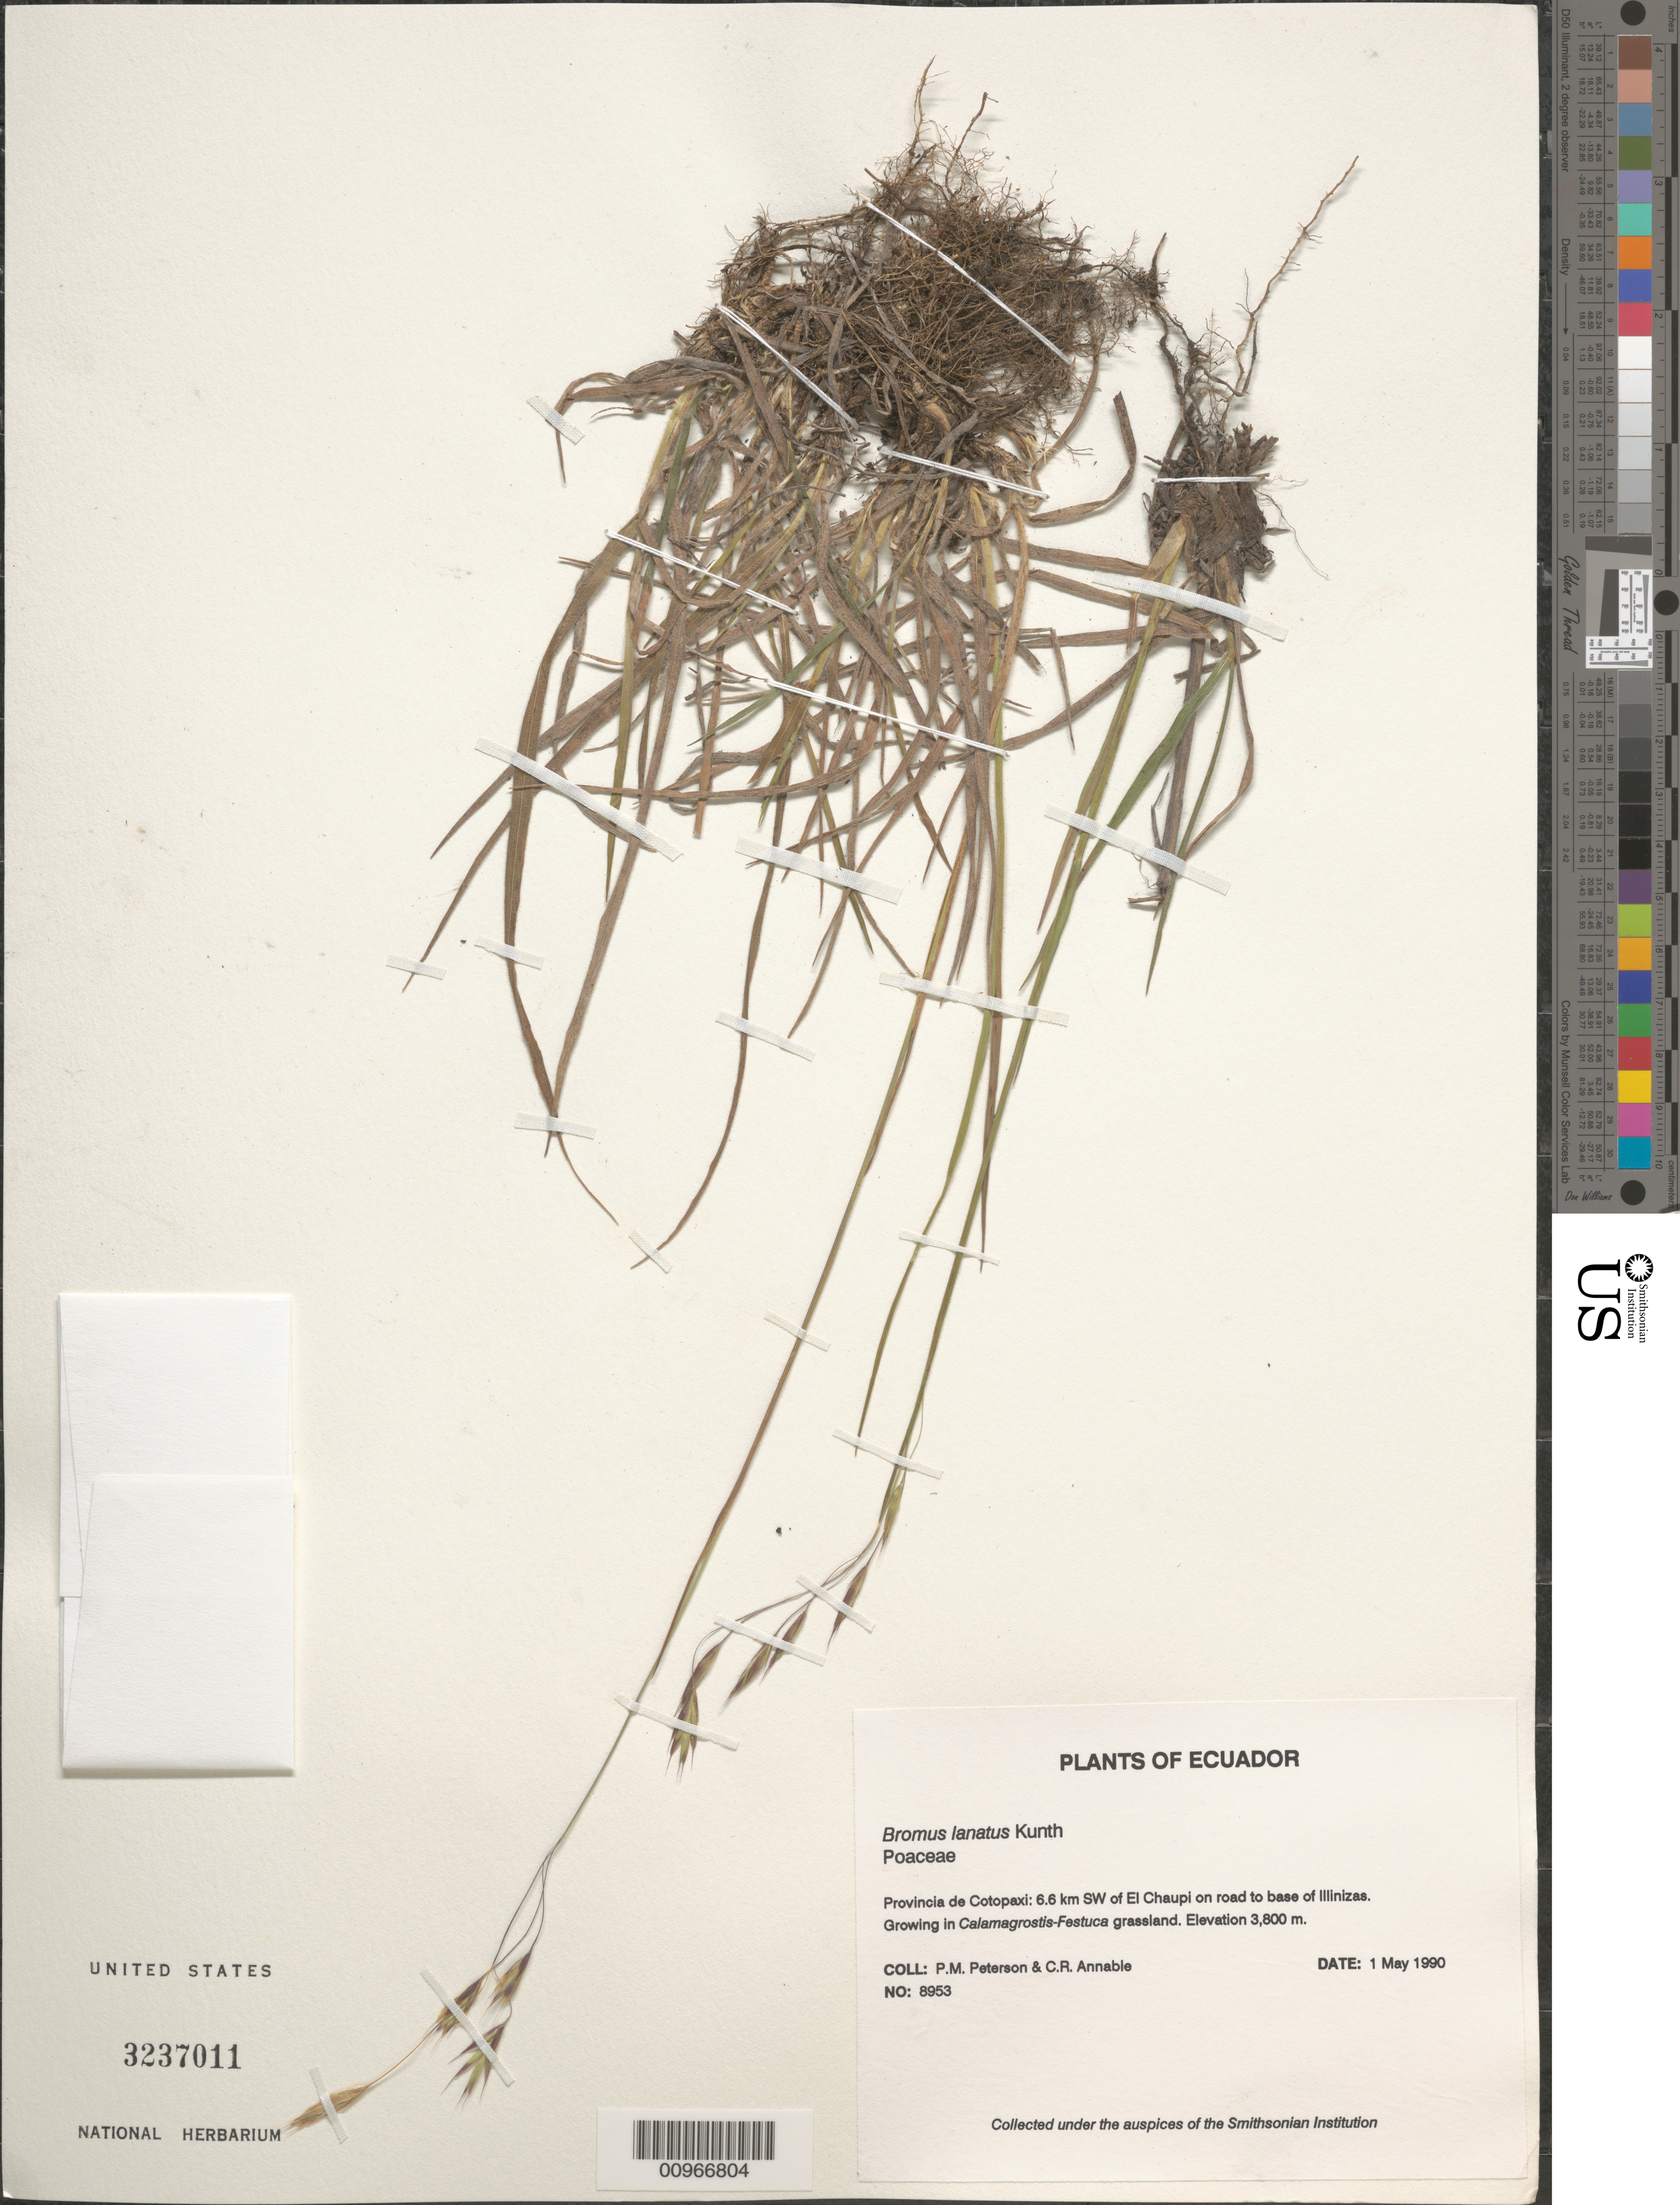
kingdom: Plantae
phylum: Tracheophyta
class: Liliopsida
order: Poales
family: Poaceae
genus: Bromus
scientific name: Bromus lanatus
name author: Kunth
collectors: P. M. Peterson & C. R. Annable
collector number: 08953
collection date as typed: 01 May 1990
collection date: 1990-05-01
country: Ecuador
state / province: Cotopaxi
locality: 6.6 km SW of El Chaupi on road to base of Illinizas.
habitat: Growing in Calamagrostis-Festuca grassland.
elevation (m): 3800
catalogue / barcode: US 3237011